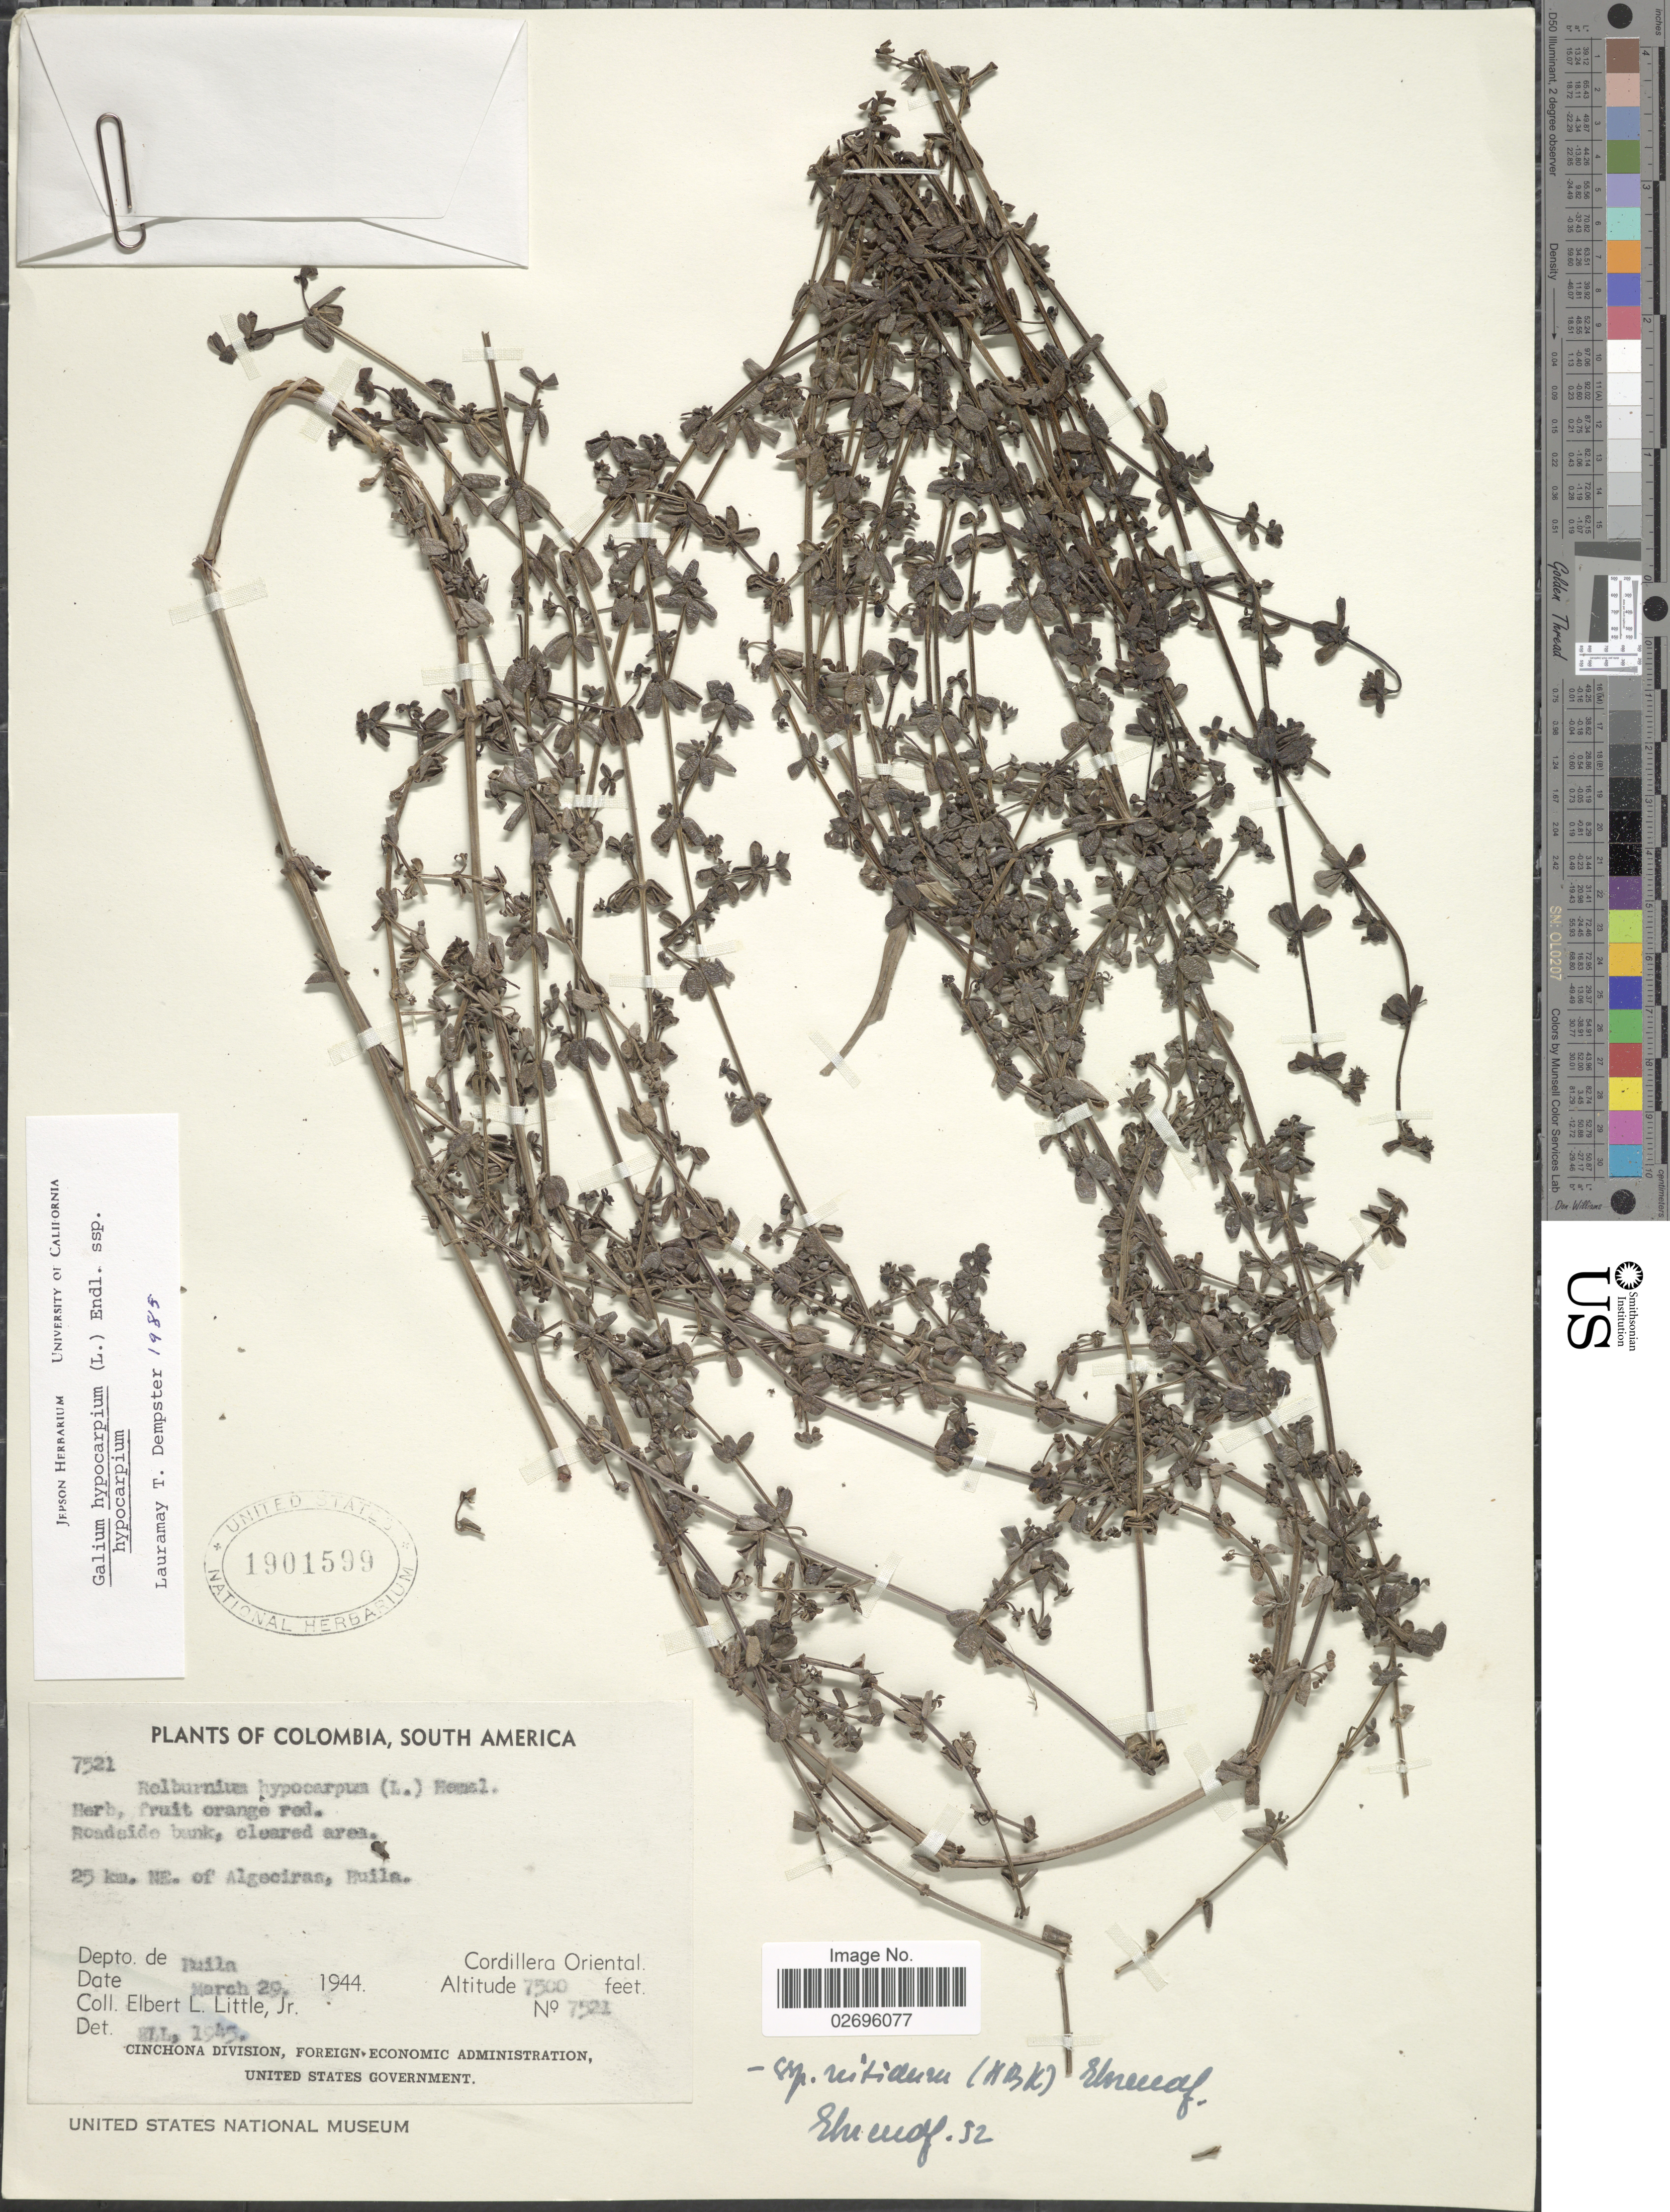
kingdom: Plantae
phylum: Tracheophyta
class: Magnoliopsida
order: Gentianales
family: Rubiaceae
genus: Galium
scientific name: Galium hypocarpium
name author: (L.) Endl. ex Griseb.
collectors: E. L. Little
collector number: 7521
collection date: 1944-03-29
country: Colombia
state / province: Huila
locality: Roadside bank, cleared area. 25 km. NE. of Algeciras. Depto. de Huila. Cordillera Oriental.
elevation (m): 2286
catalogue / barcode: US 1901599